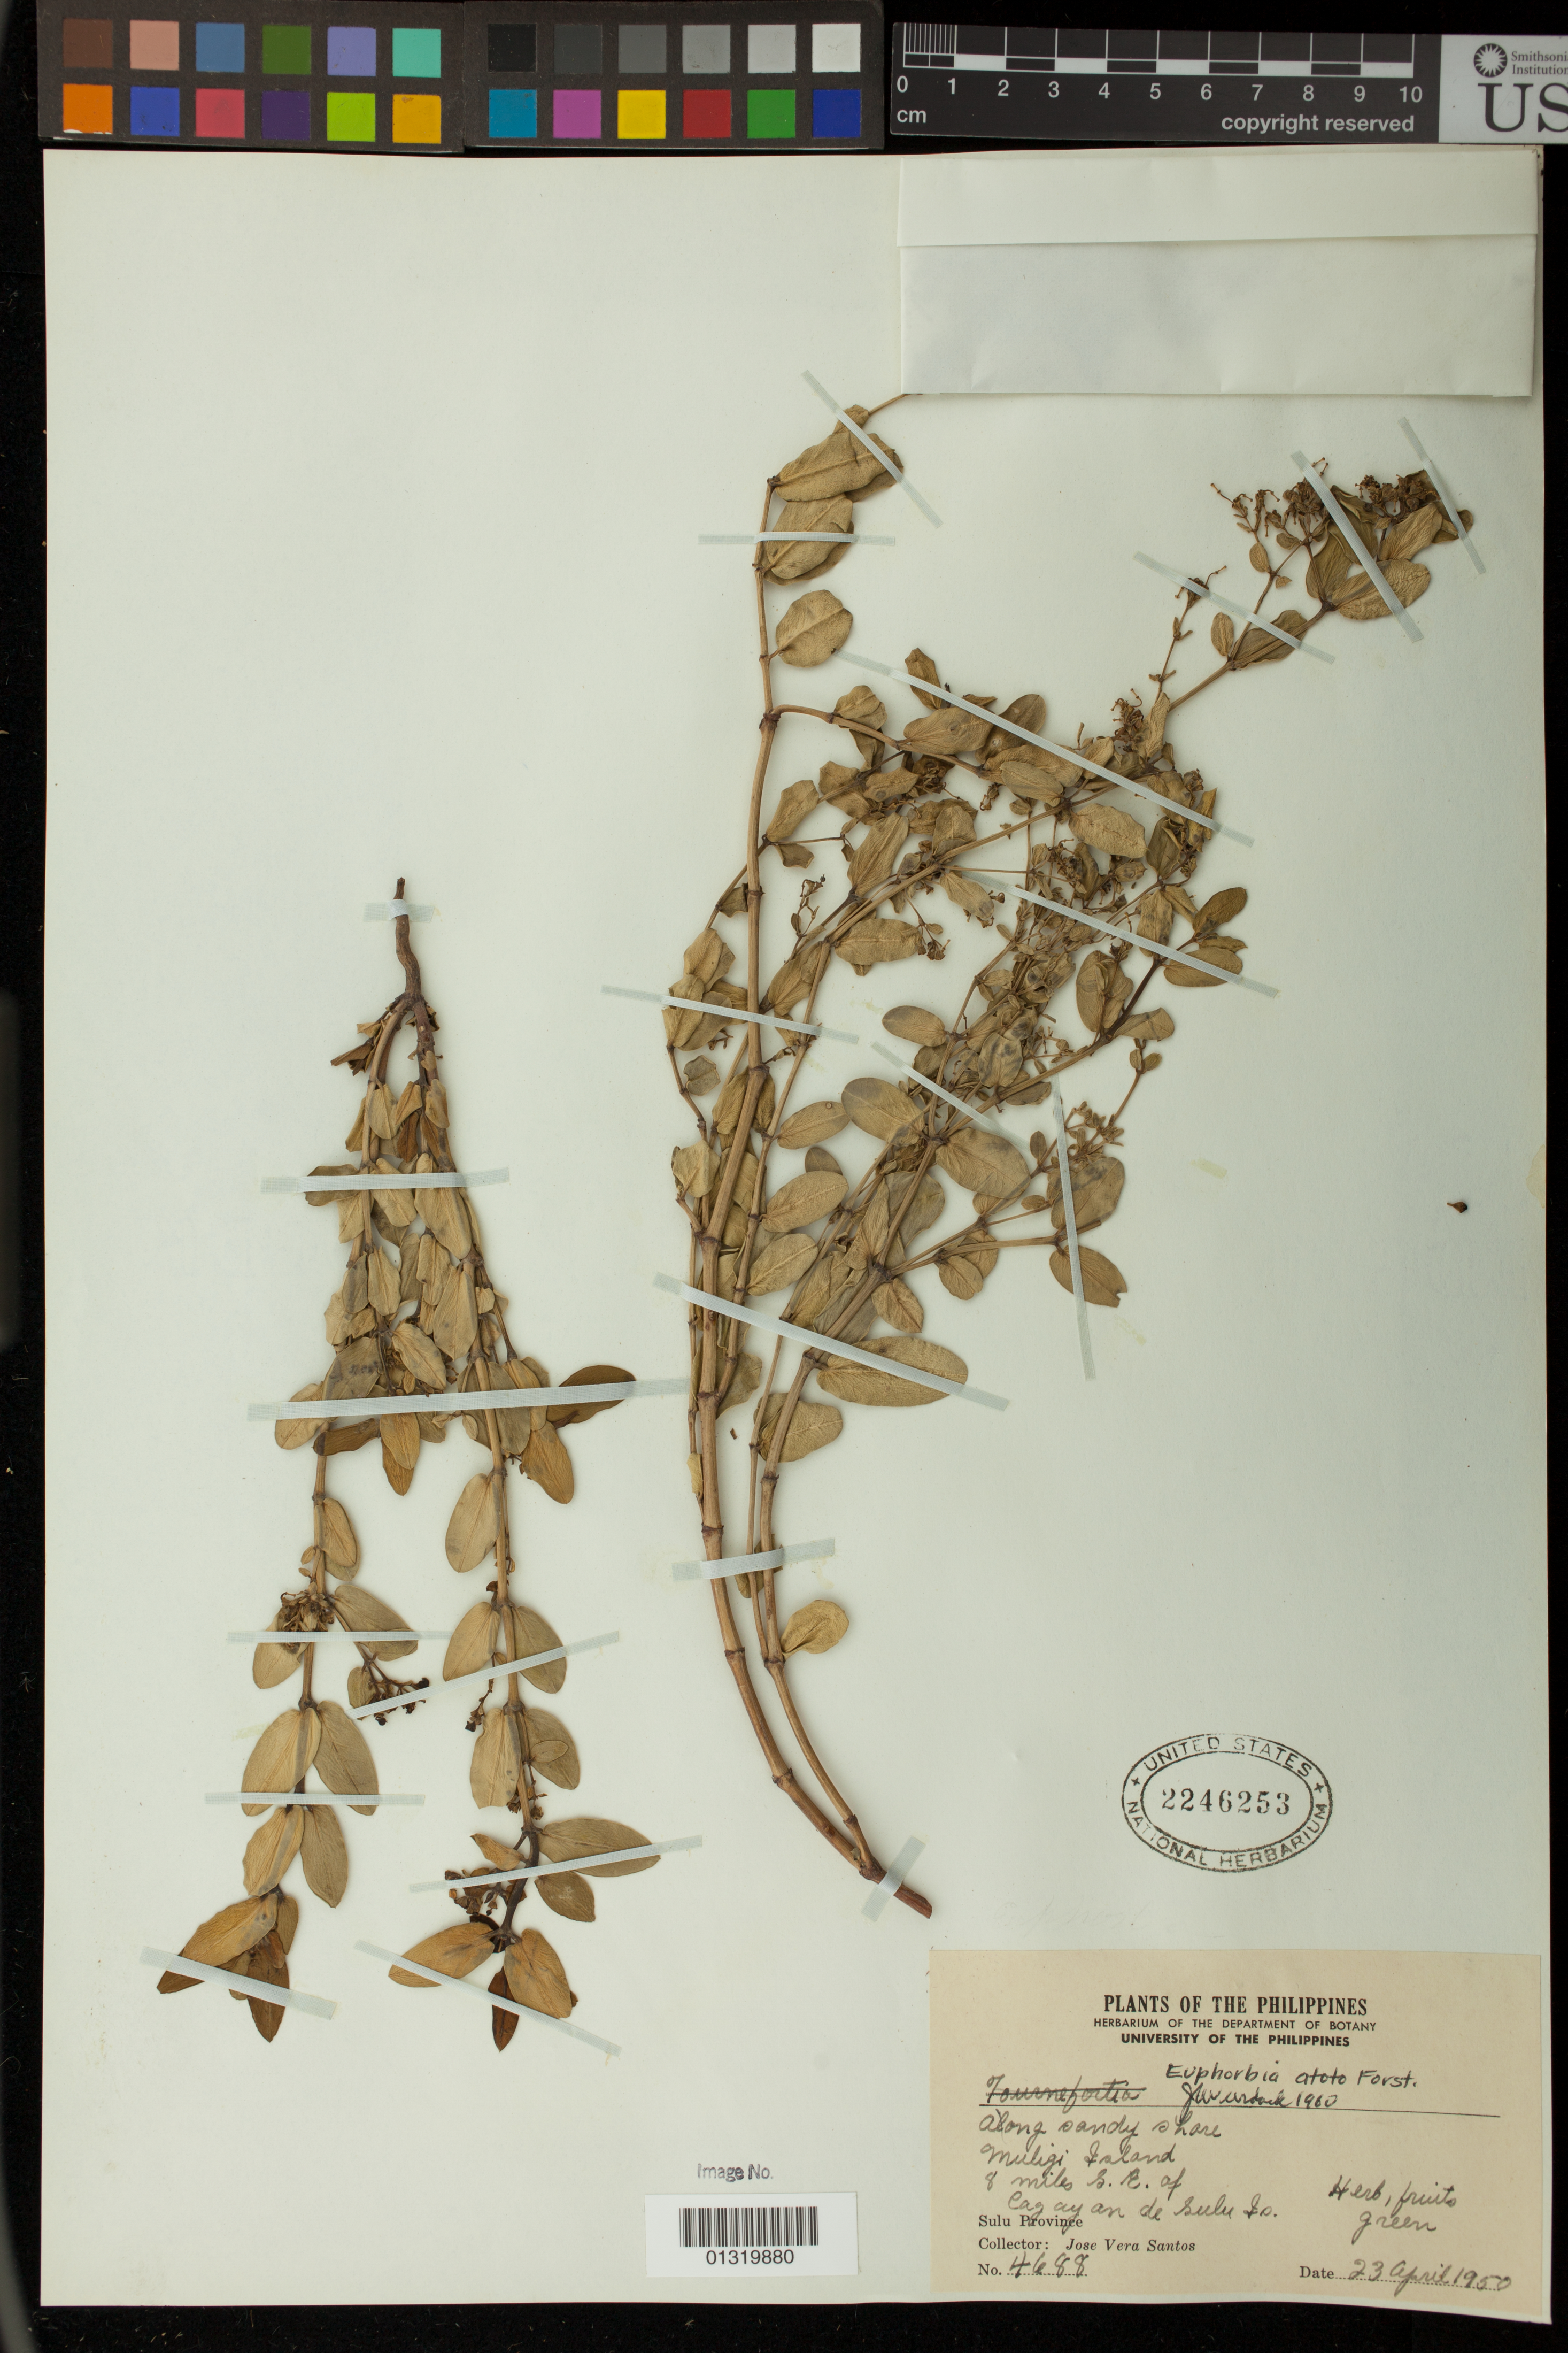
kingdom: Plantae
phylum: Tracheophyta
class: Magnoliopsida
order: Malpighiales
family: Euphorbiaceae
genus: Euphorbia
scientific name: Euphorbia atoto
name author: G. Forst.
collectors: J. Vera Santos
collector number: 4688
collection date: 1950-04-23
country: Philippines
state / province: Muslim Mindanao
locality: Muligi Island; 8 miles S. E. of Cagayan de Sulu Is.; Sulu Province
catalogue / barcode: US 2246253